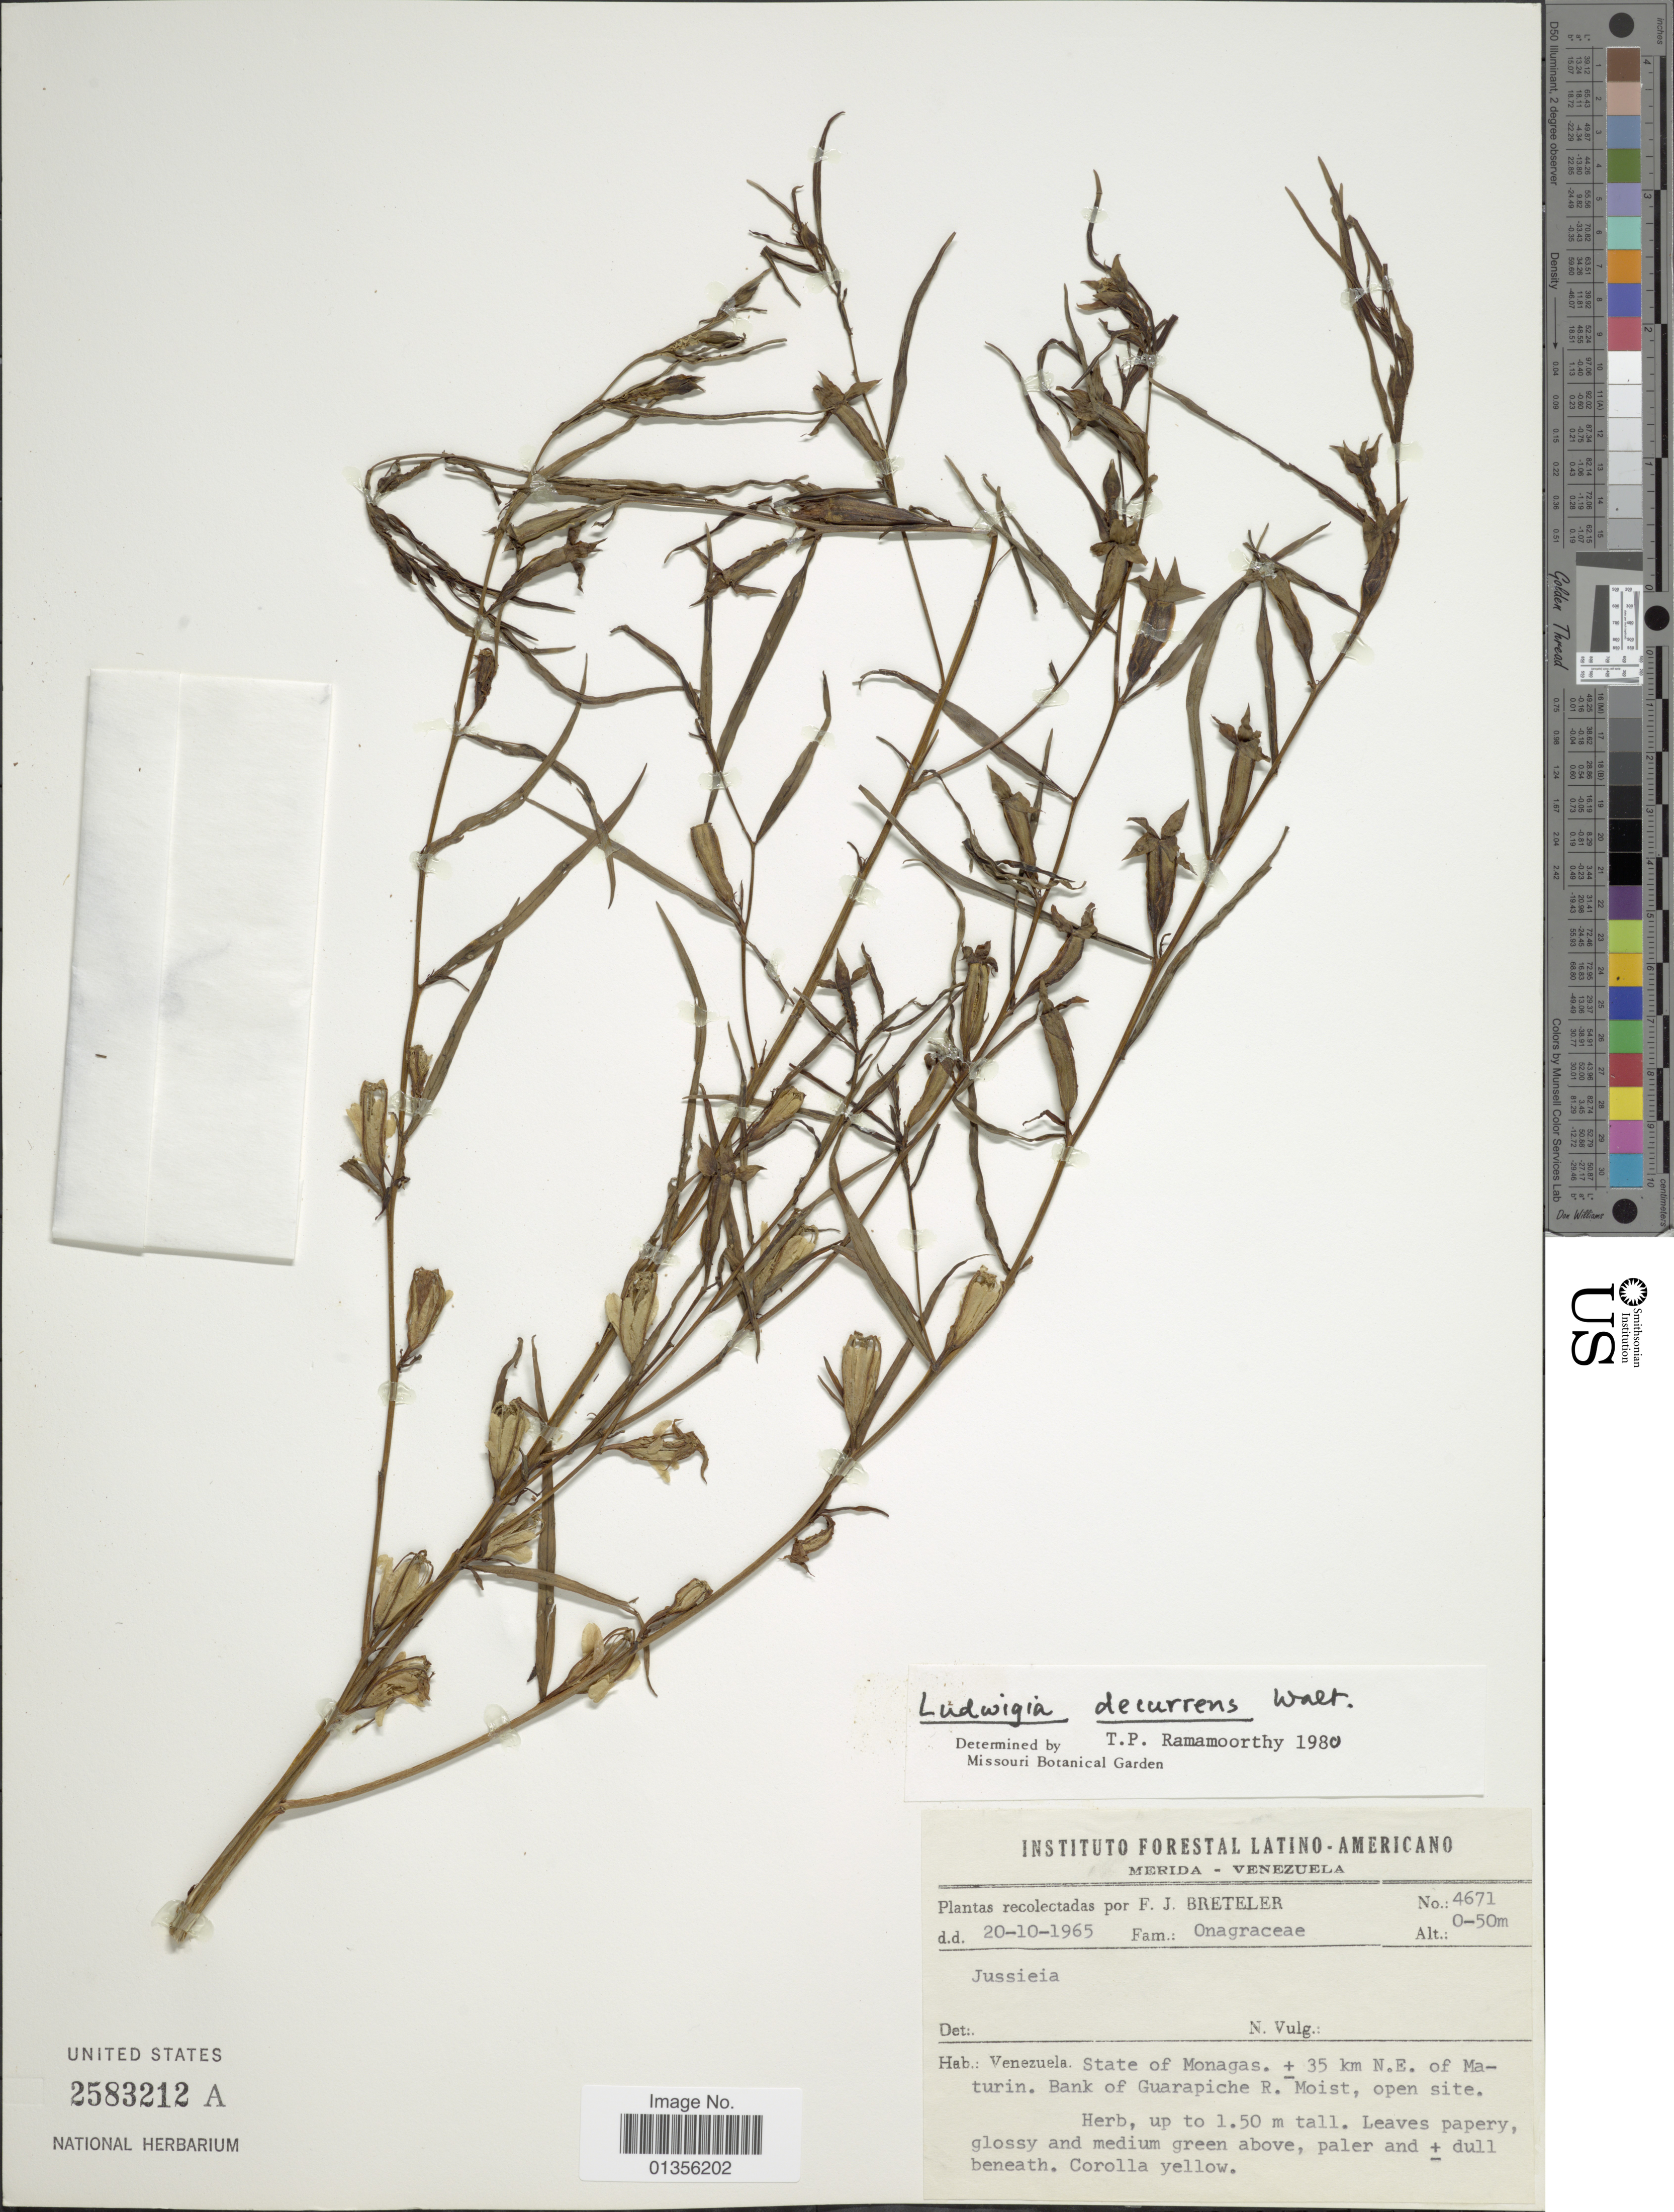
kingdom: Plantae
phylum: Tracheophyta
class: Magnoliopsida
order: Myrtales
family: Onagraceae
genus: Ludwigia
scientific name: Ludwigia decurrens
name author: Walter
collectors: F. J. Breteler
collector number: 4671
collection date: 1965-10-20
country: Venezuela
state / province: Monagas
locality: ± 35 km N.E. of Maturin. Bank of Guarapiche R.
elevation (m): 0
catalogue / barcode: US 2583212A